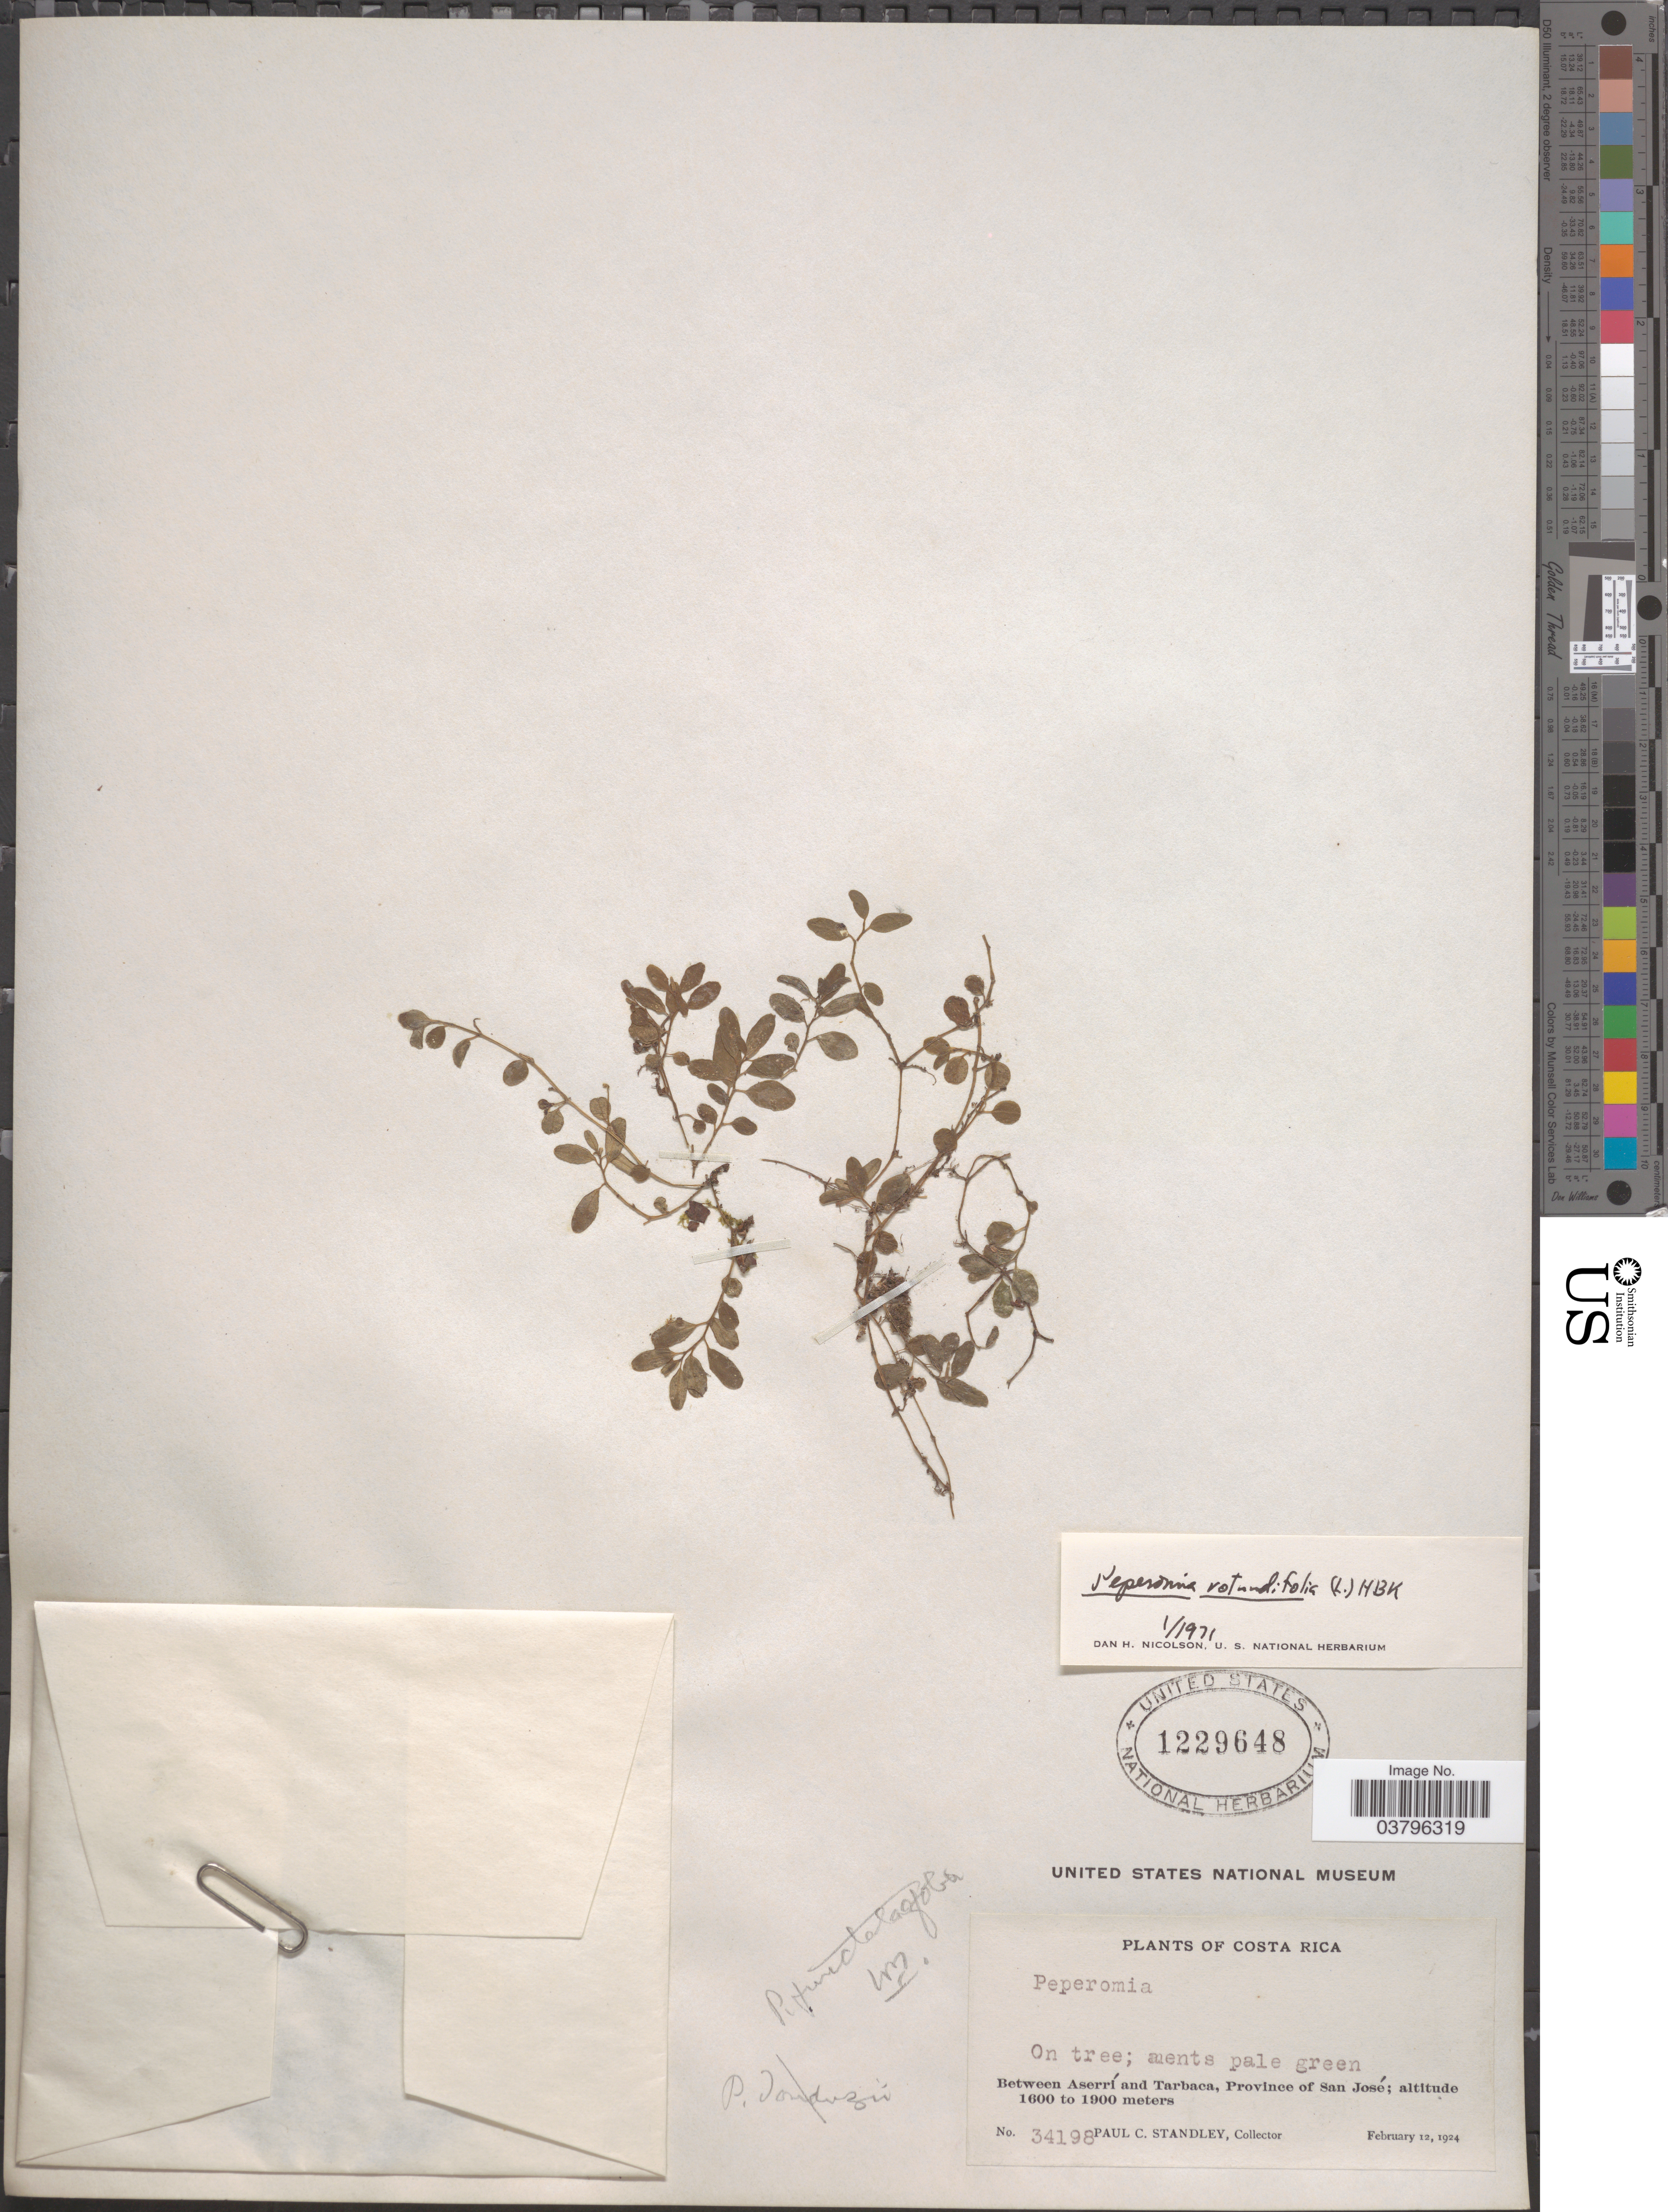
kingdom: Plantae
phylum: Tracheophyta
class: Magnoliopsida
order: Piperales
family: Piperaceae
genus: Peperomia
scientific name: Peperomia tonduzii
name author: C. DC.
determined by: Jiménez, José Estaban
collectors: P. C. Standley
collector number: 34198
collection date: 1924-02-12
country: Costa Rica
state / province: San José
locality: Between Aserrí and Tarbaca.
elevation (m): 1600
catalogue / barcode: US 1229648